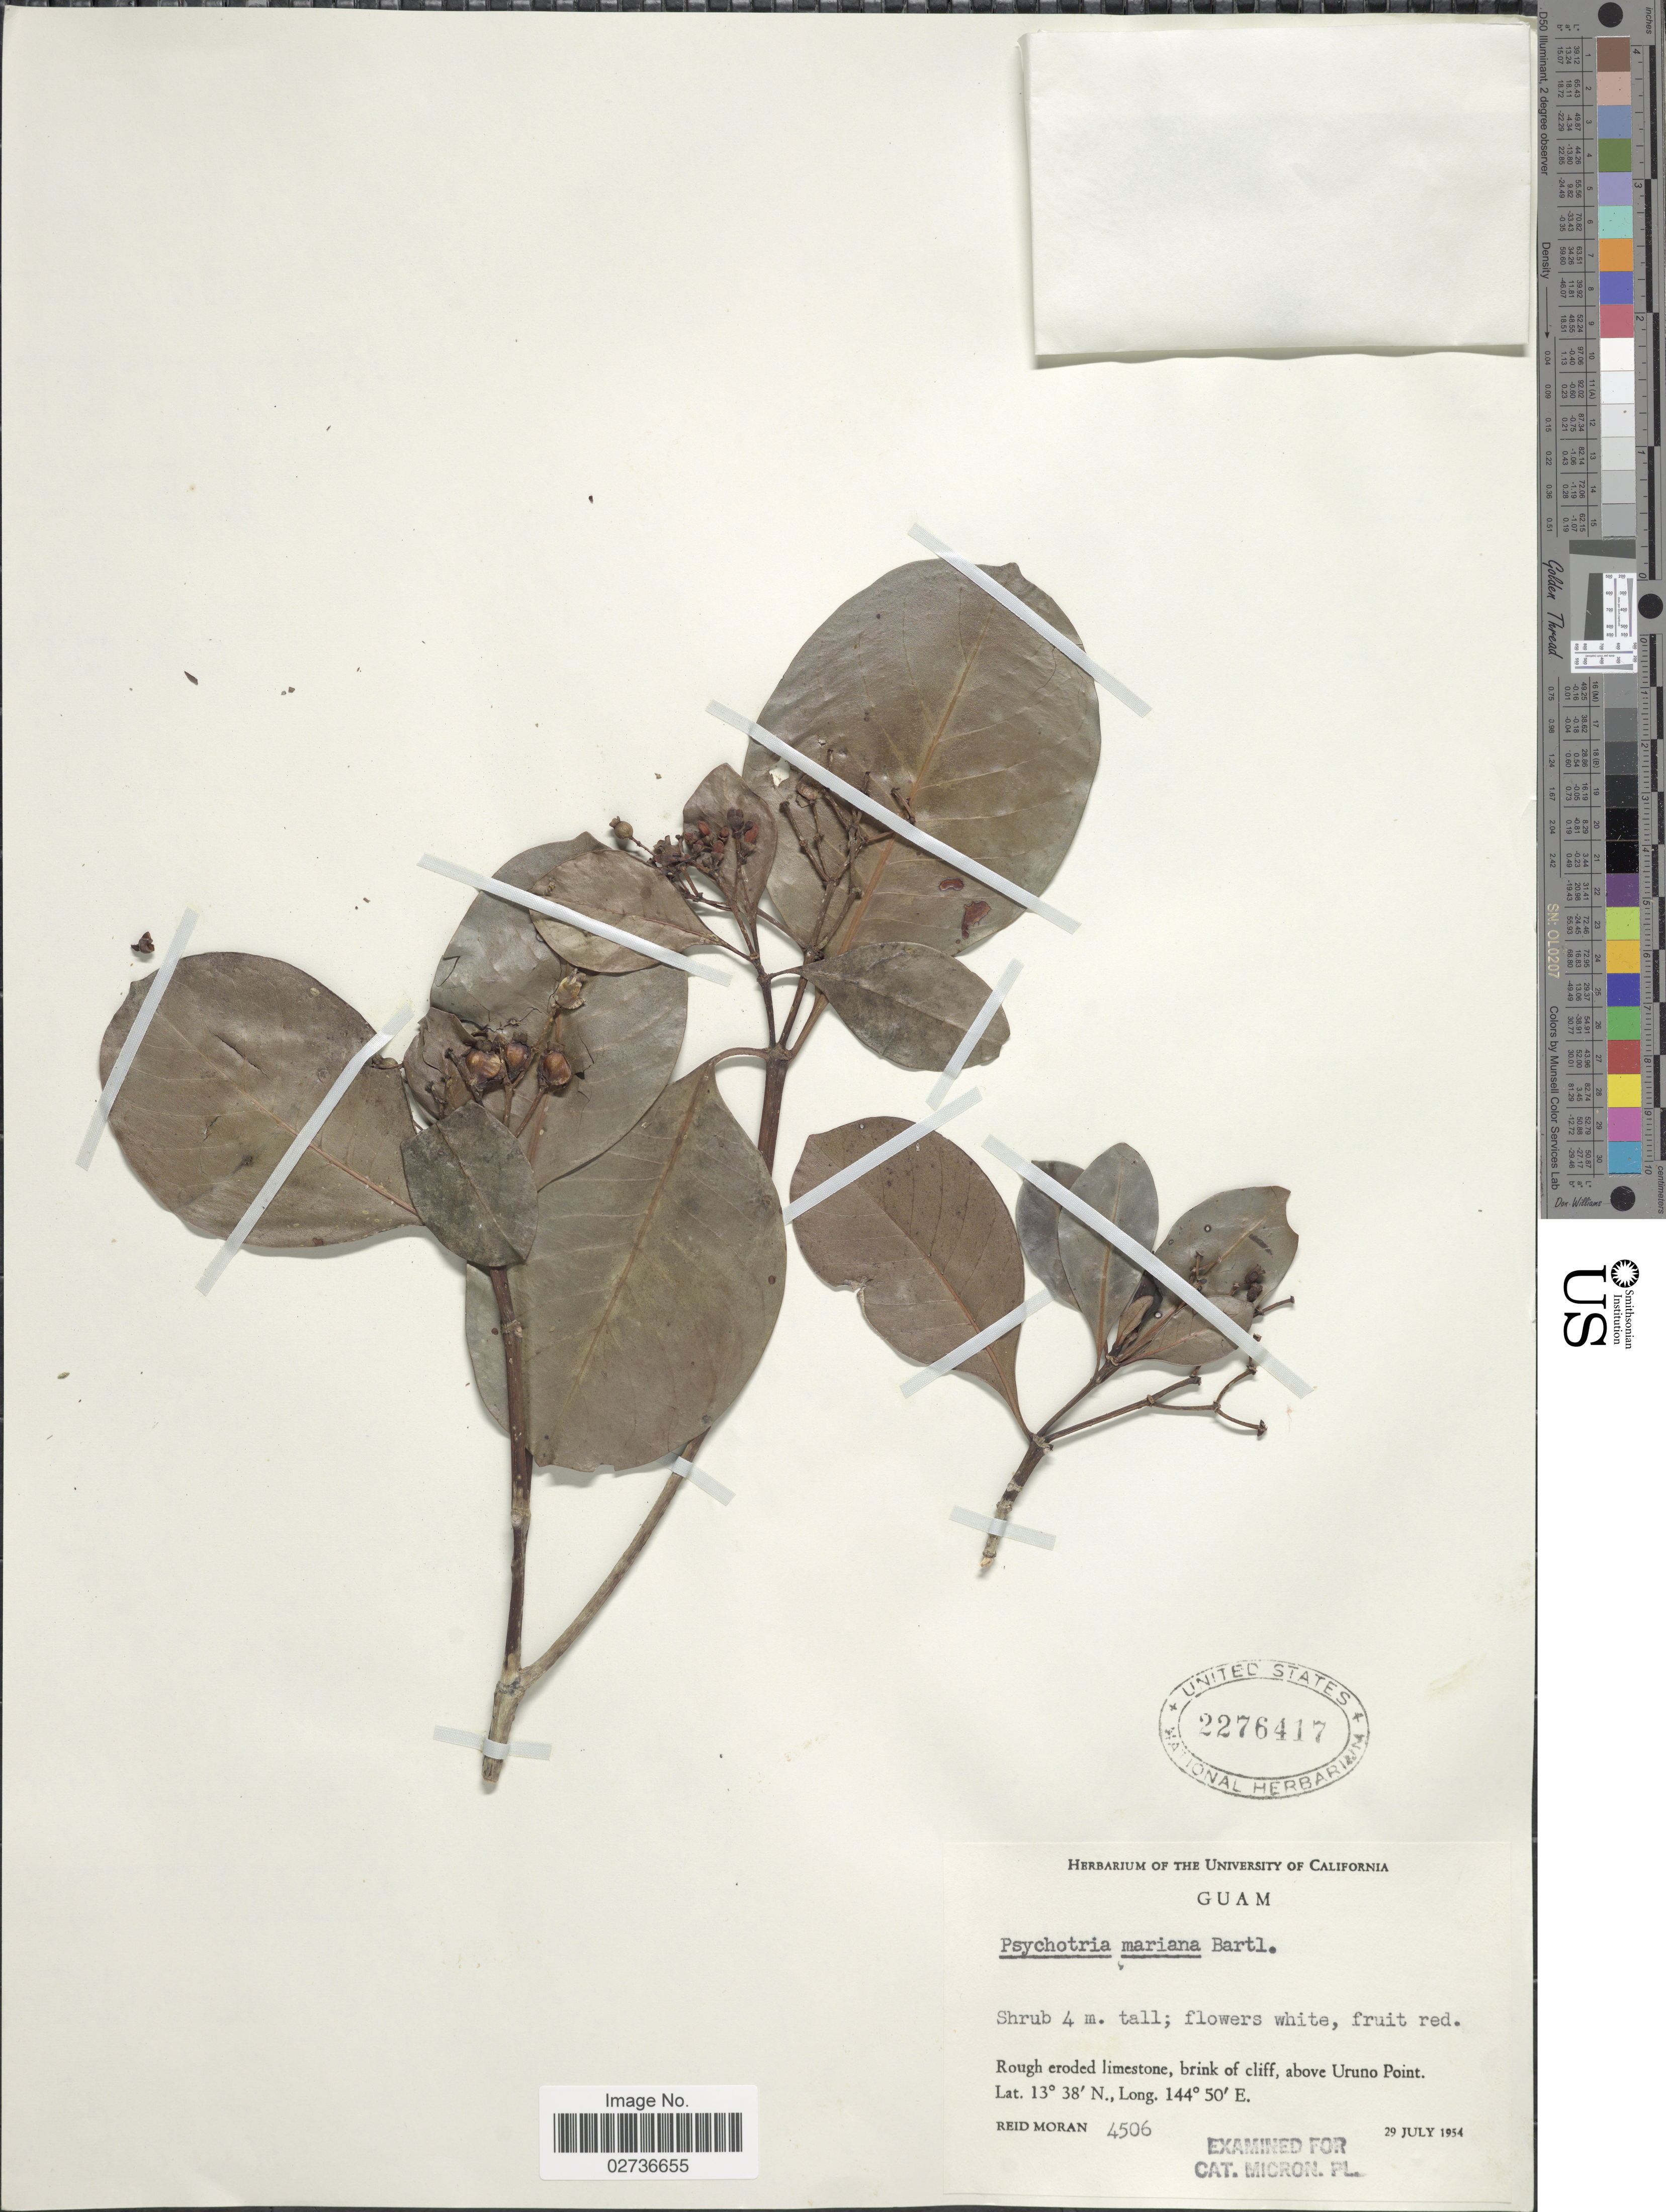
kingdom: Plantae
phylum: Tracheophyta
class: Magnoliopsida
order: Gentianales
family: Rubiaceae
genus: Psychotria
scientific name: Psychotria mariana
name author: Bartl. ex DC.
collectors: R. V. Moran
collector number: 4506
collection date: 1954-07-29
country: Guam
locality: Rough eroded limestone, brink of cliff, above Uruno Point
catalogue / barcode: US 2276417